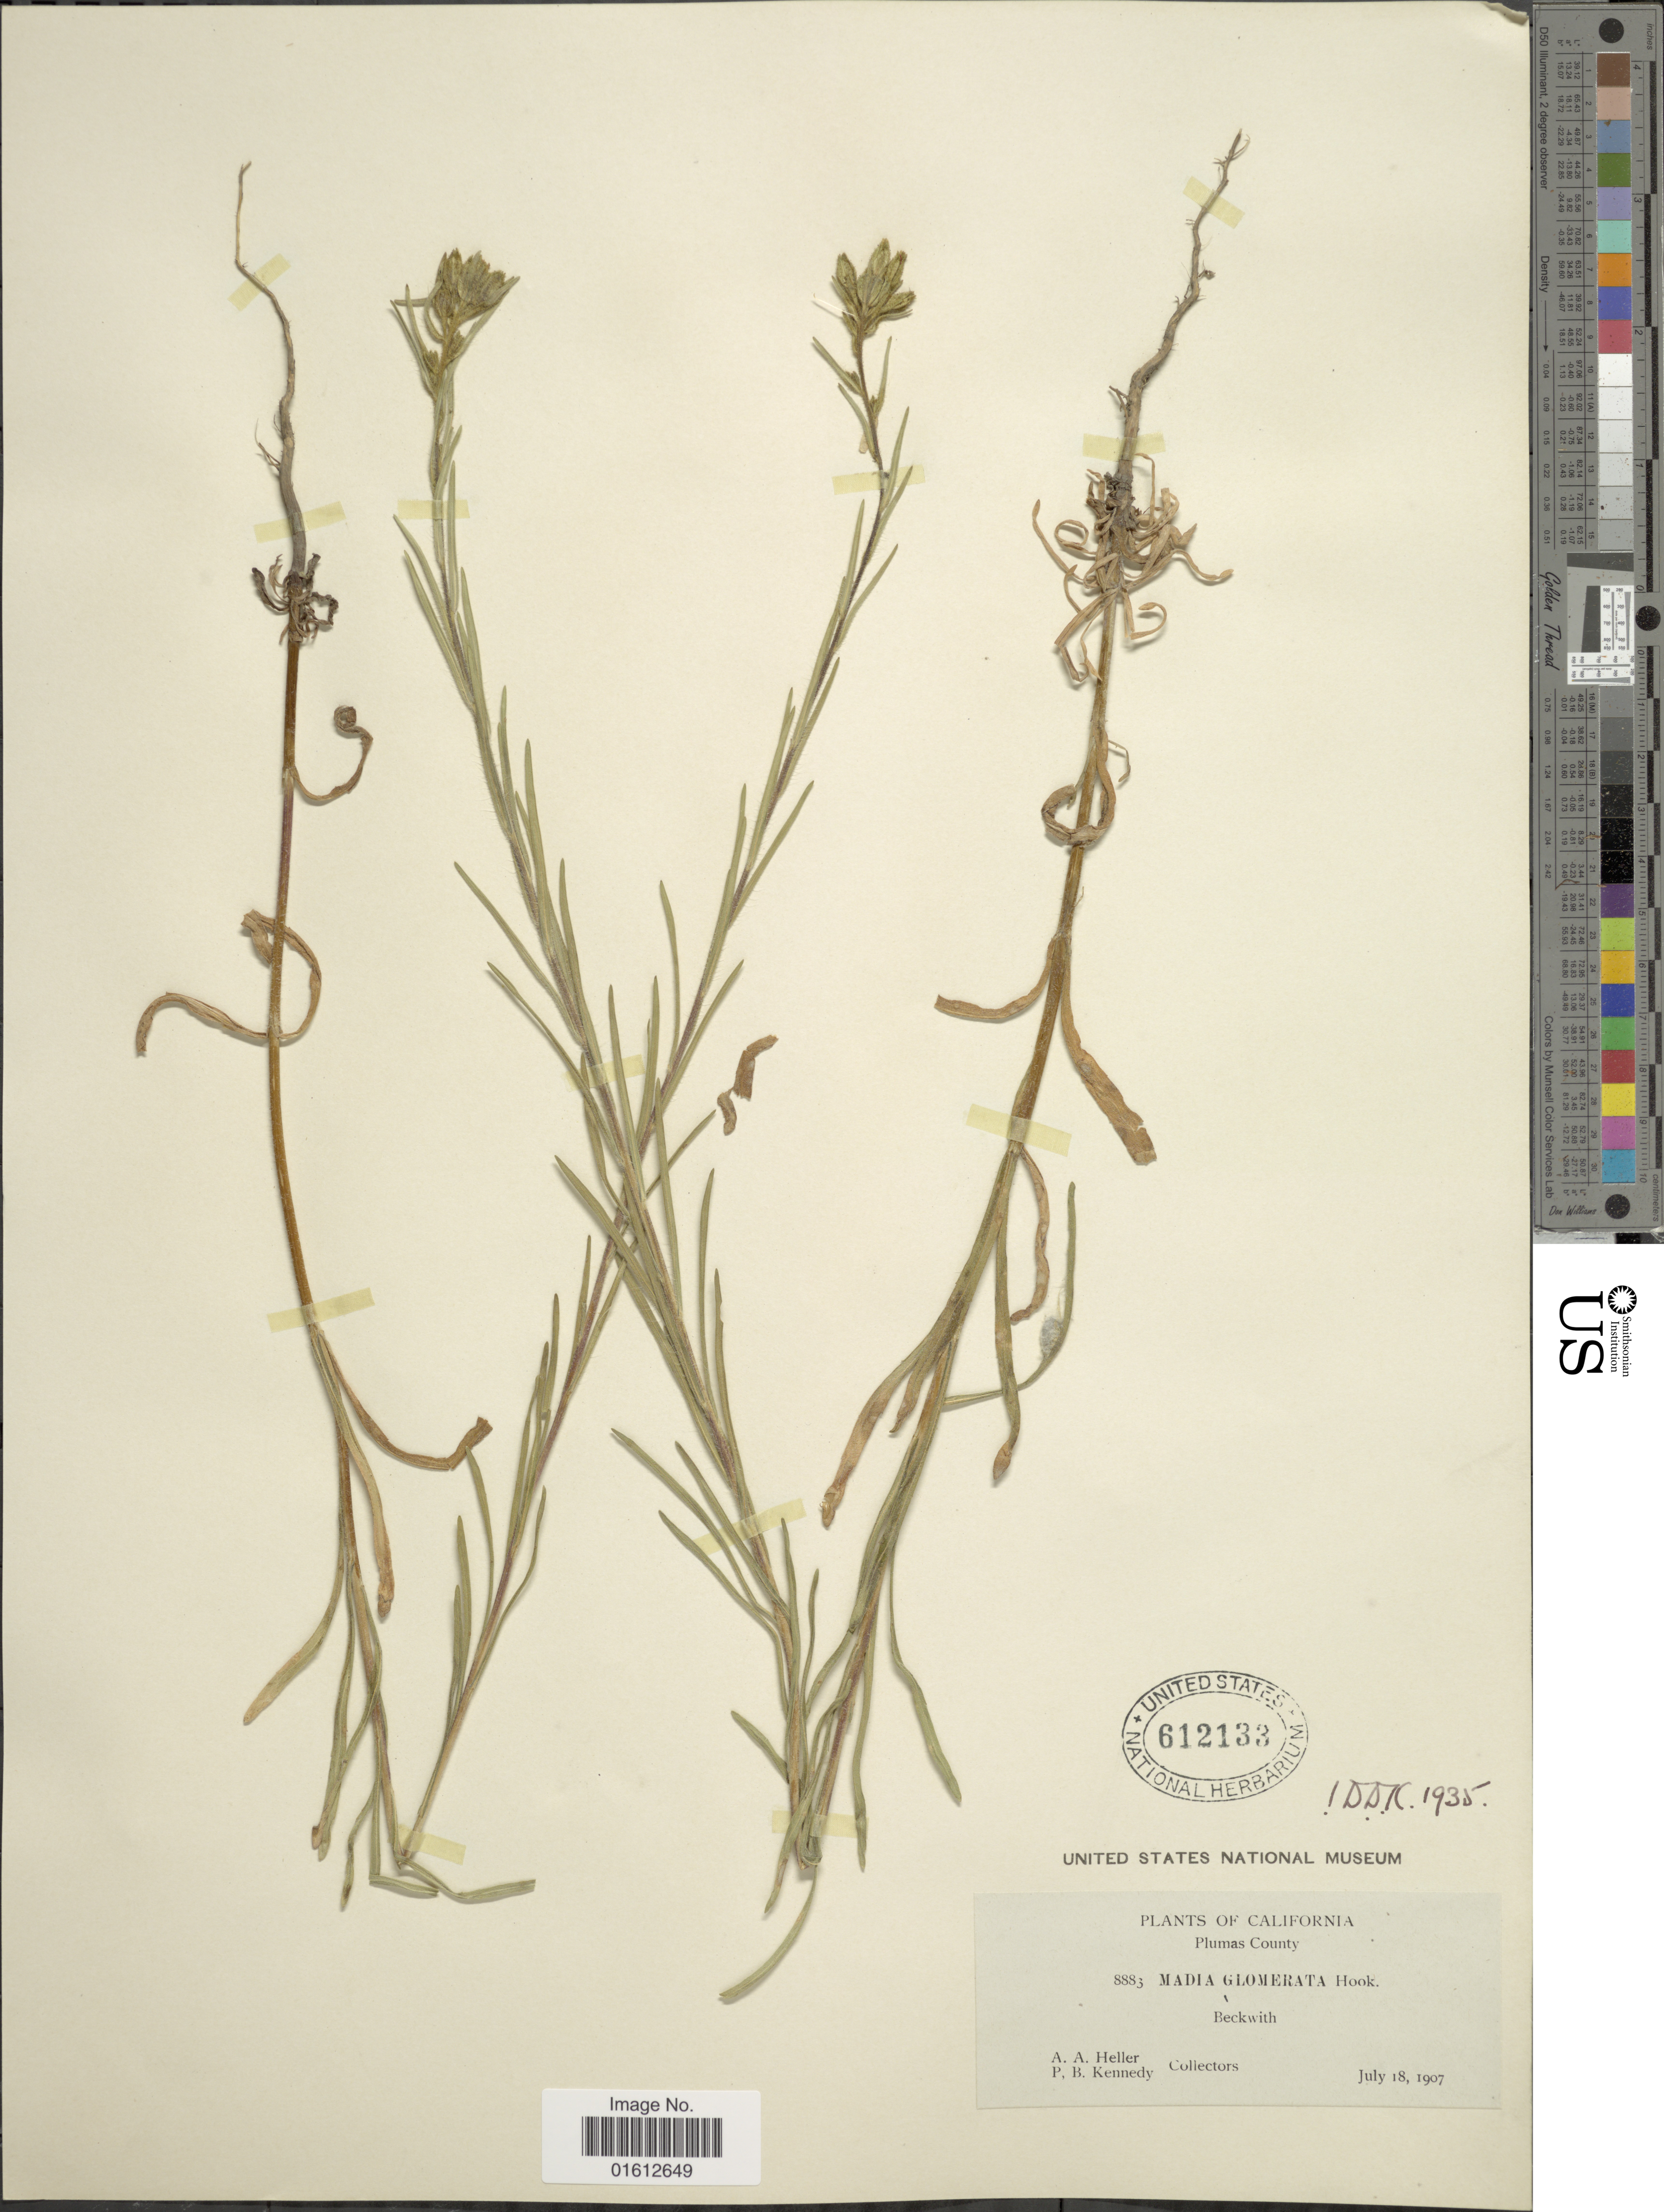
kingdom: Plantae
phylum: Tracheophyta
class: Magnoliopsida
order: Asterales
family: Asteraceae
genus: Madia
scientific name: Madia glomerata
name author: Hook.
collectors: A. A. Heller & P. B. Kennedy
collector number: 8883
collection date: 1907-07-18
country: United States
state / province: California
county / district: Plumas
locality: Plumas County. Beckwith.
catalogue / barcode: US 612133